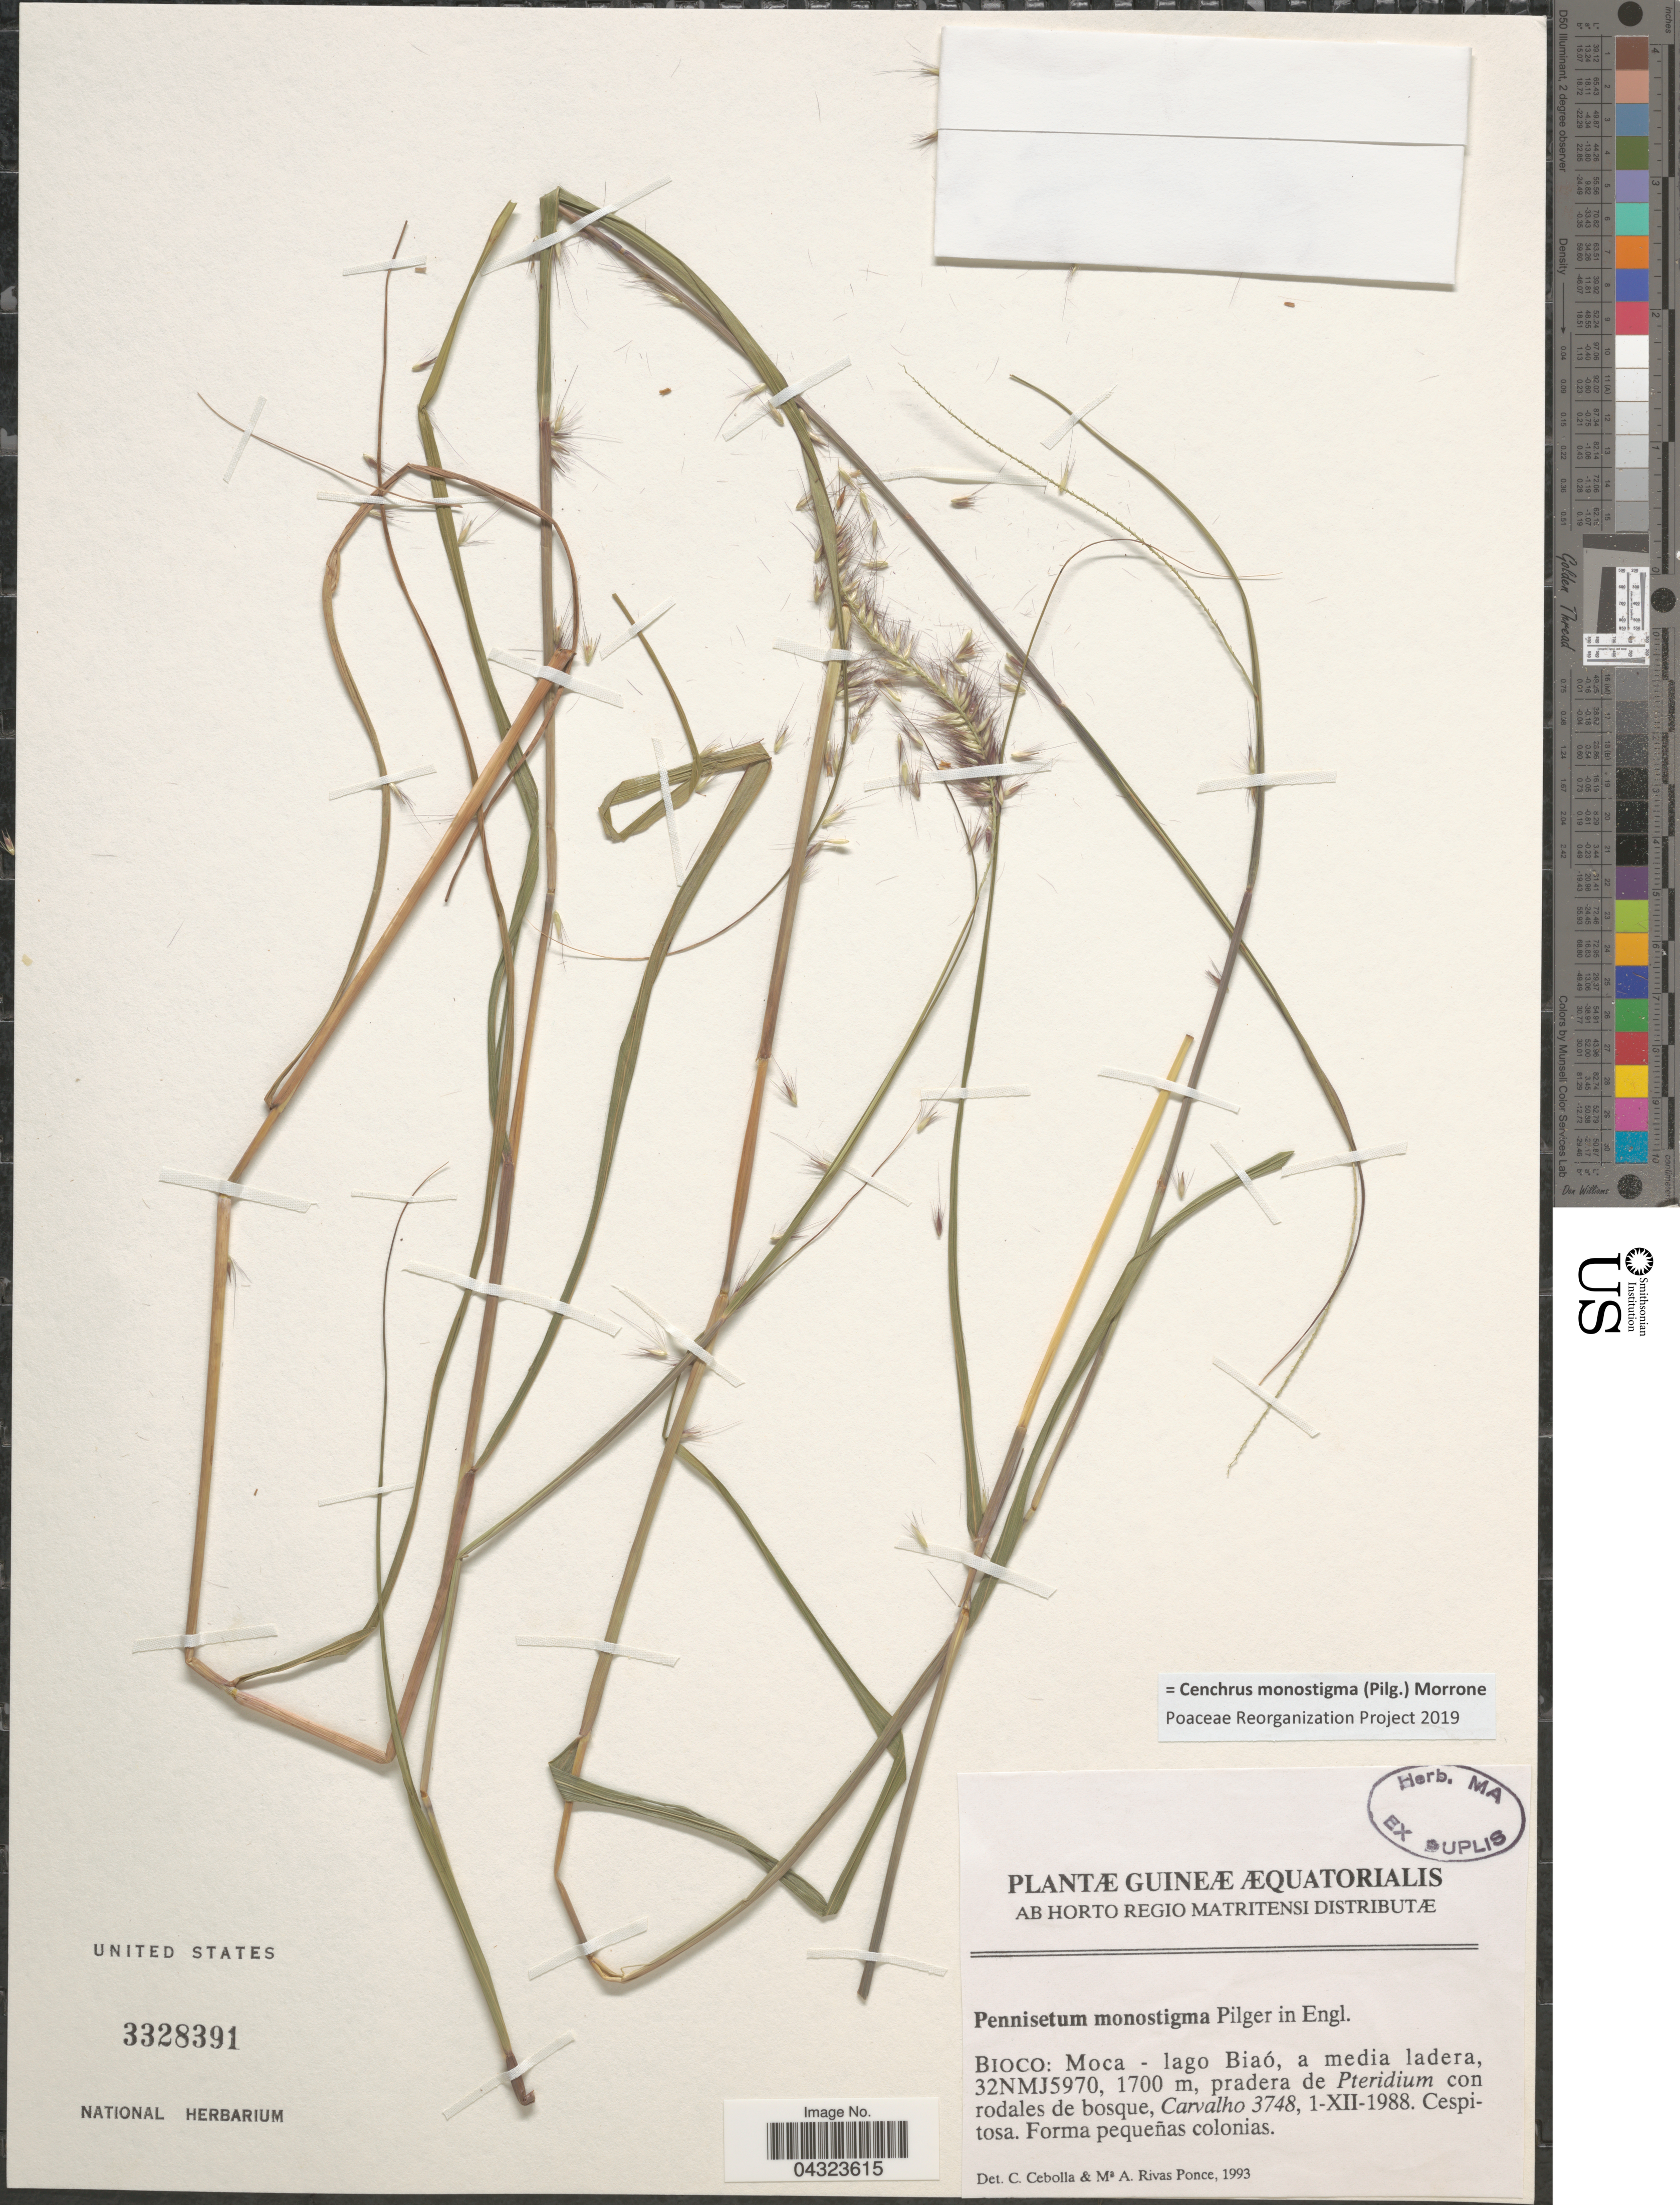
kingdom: Plantae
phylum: Tracheophyta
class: Liliopsida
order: Poales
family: Poaceae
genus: Cenchrus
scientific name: Cenchrus monostigma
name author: (Pilg.) Morrone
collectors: Carvalho, --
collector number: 3748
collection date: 1988-12-01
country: Equatorial Guinea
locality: Guineæ Æquatorialis. Bioco: Moca - lago Biaó. a media ladera, 32NMJ5970.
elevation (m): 1700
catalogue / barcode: US 3328391